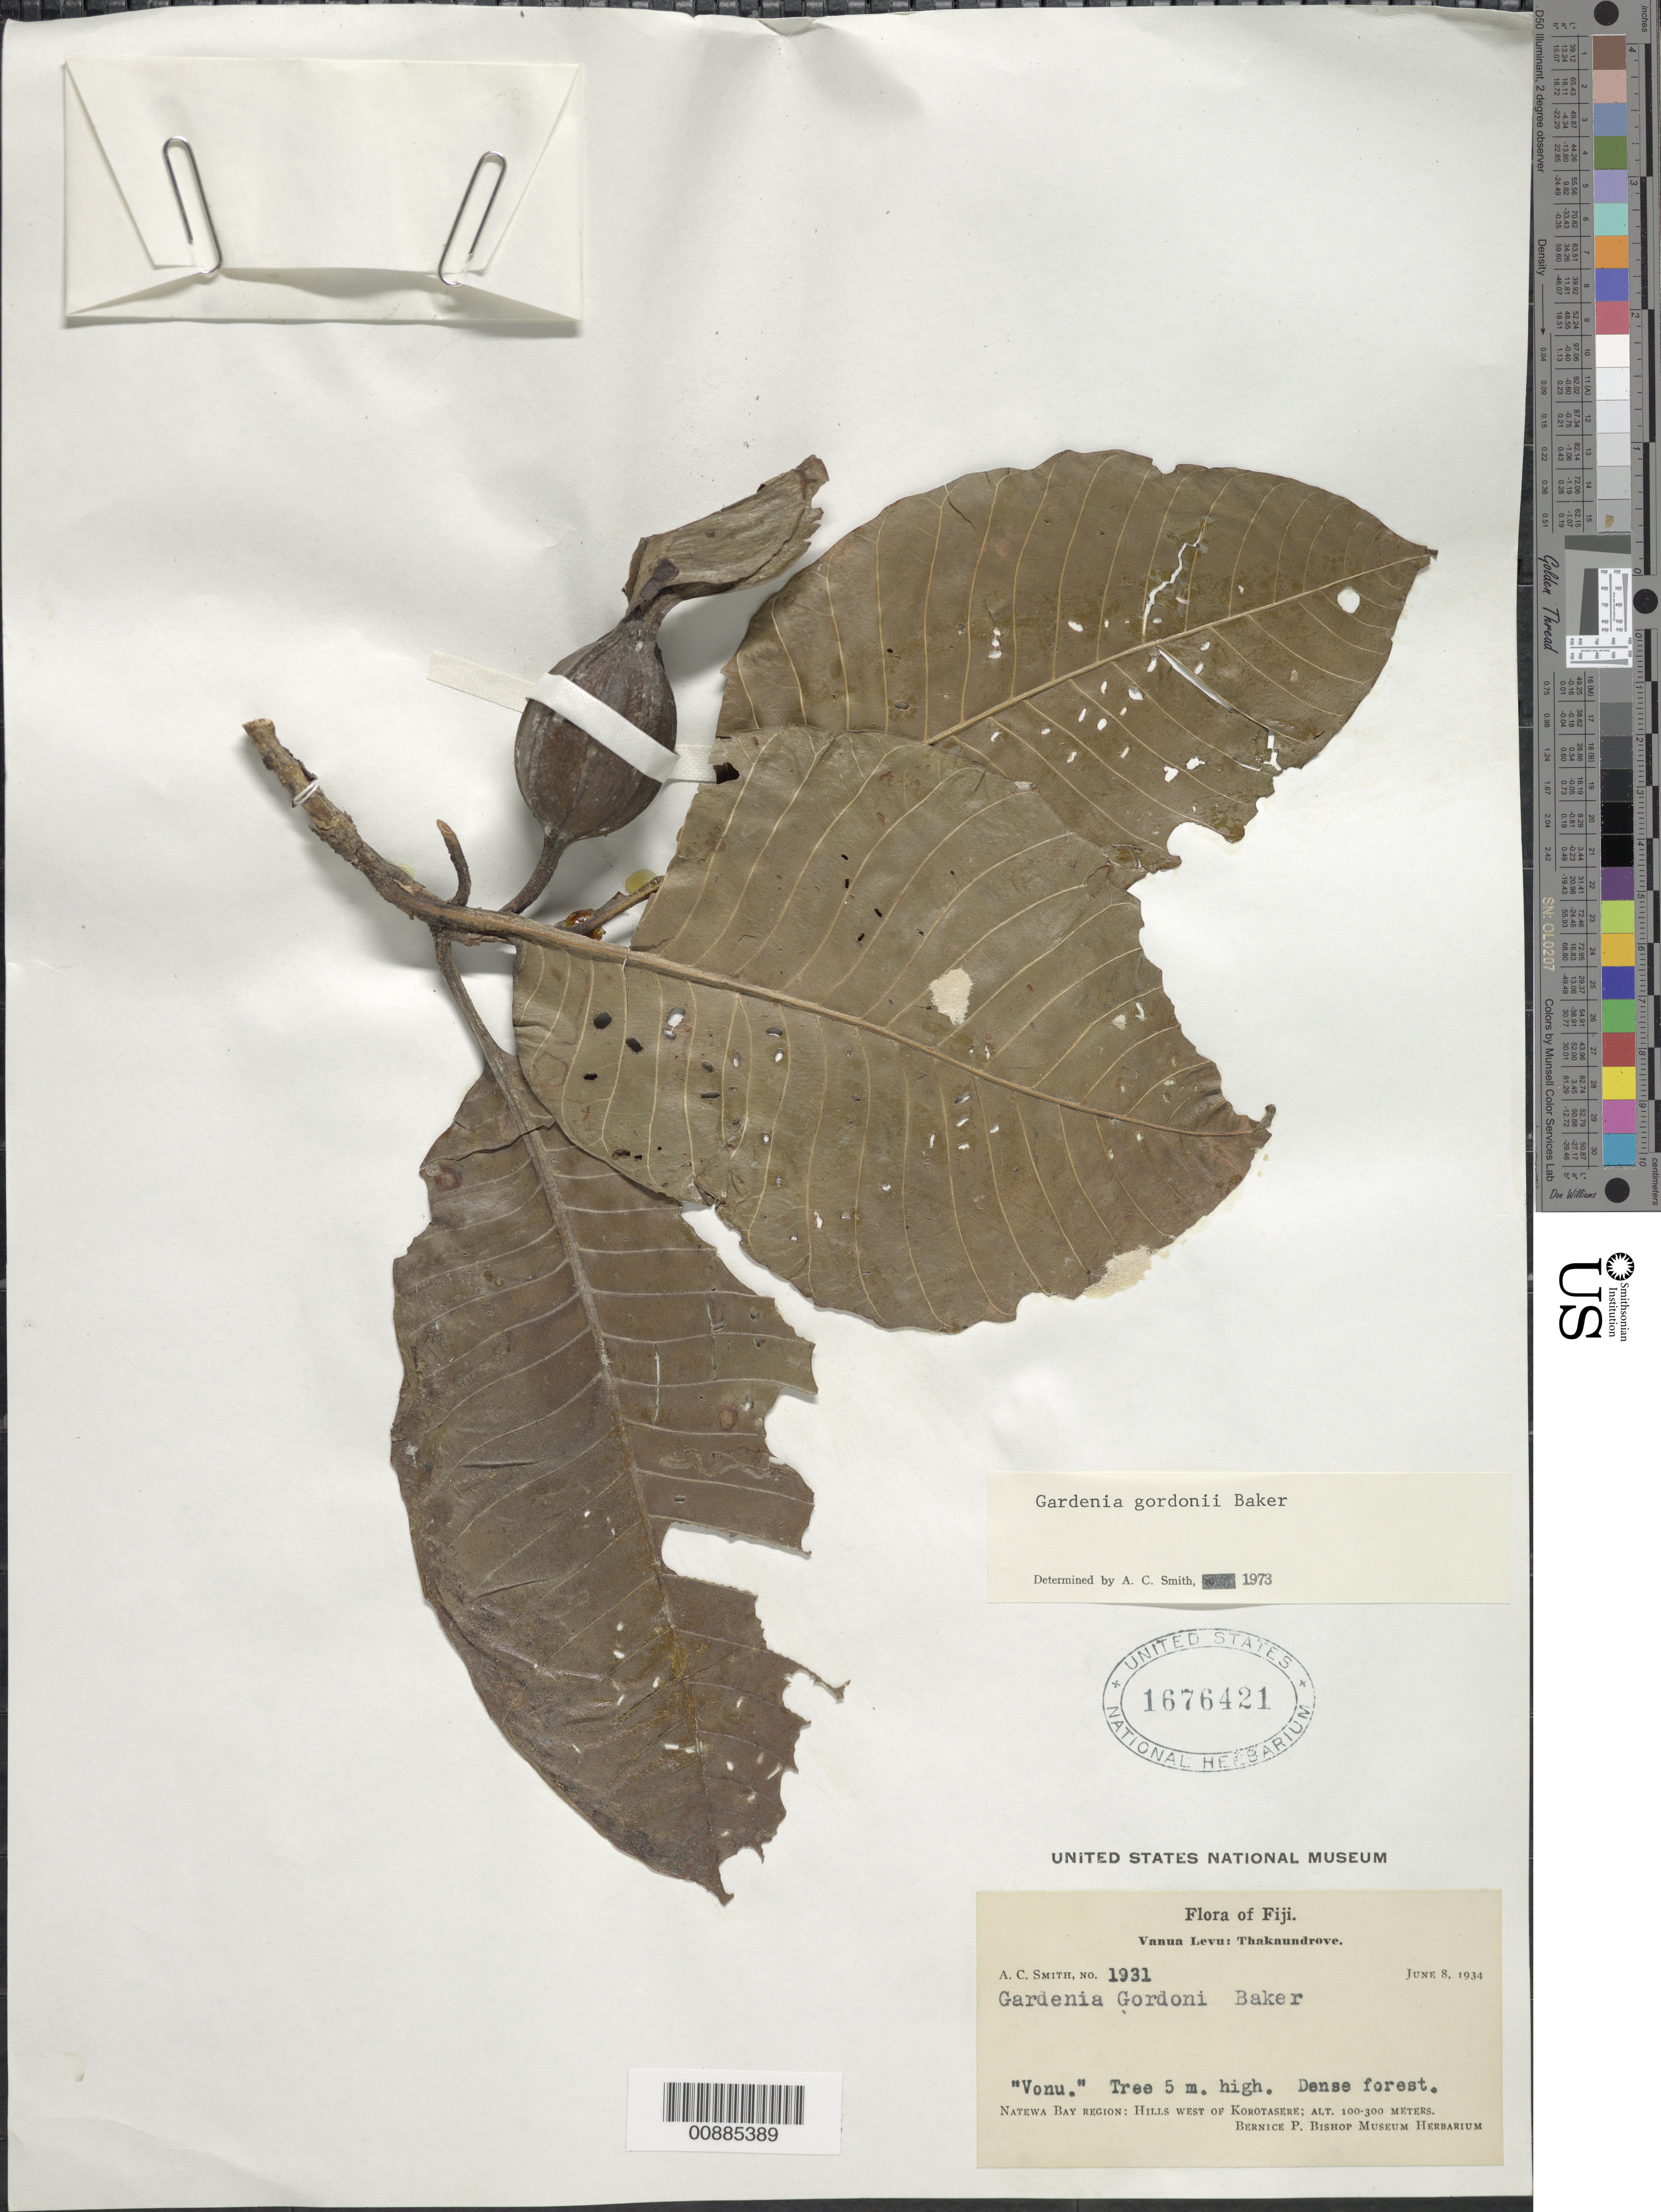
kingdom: Plantae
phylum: Tracheophyta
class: Magnoliopsida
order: Gentianales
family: Rubiaceae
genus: Gardenia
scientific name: Gardenia gordonii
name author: Baker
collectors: C. A. Smith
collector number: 1931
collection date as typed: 08 Jun 1934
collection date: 1934-06-08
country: Fiji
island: Vanua Levu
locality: Thakaundrove. Natewa Bay region: hills west of Korotasere.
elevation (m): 100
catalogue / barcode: US 1676421